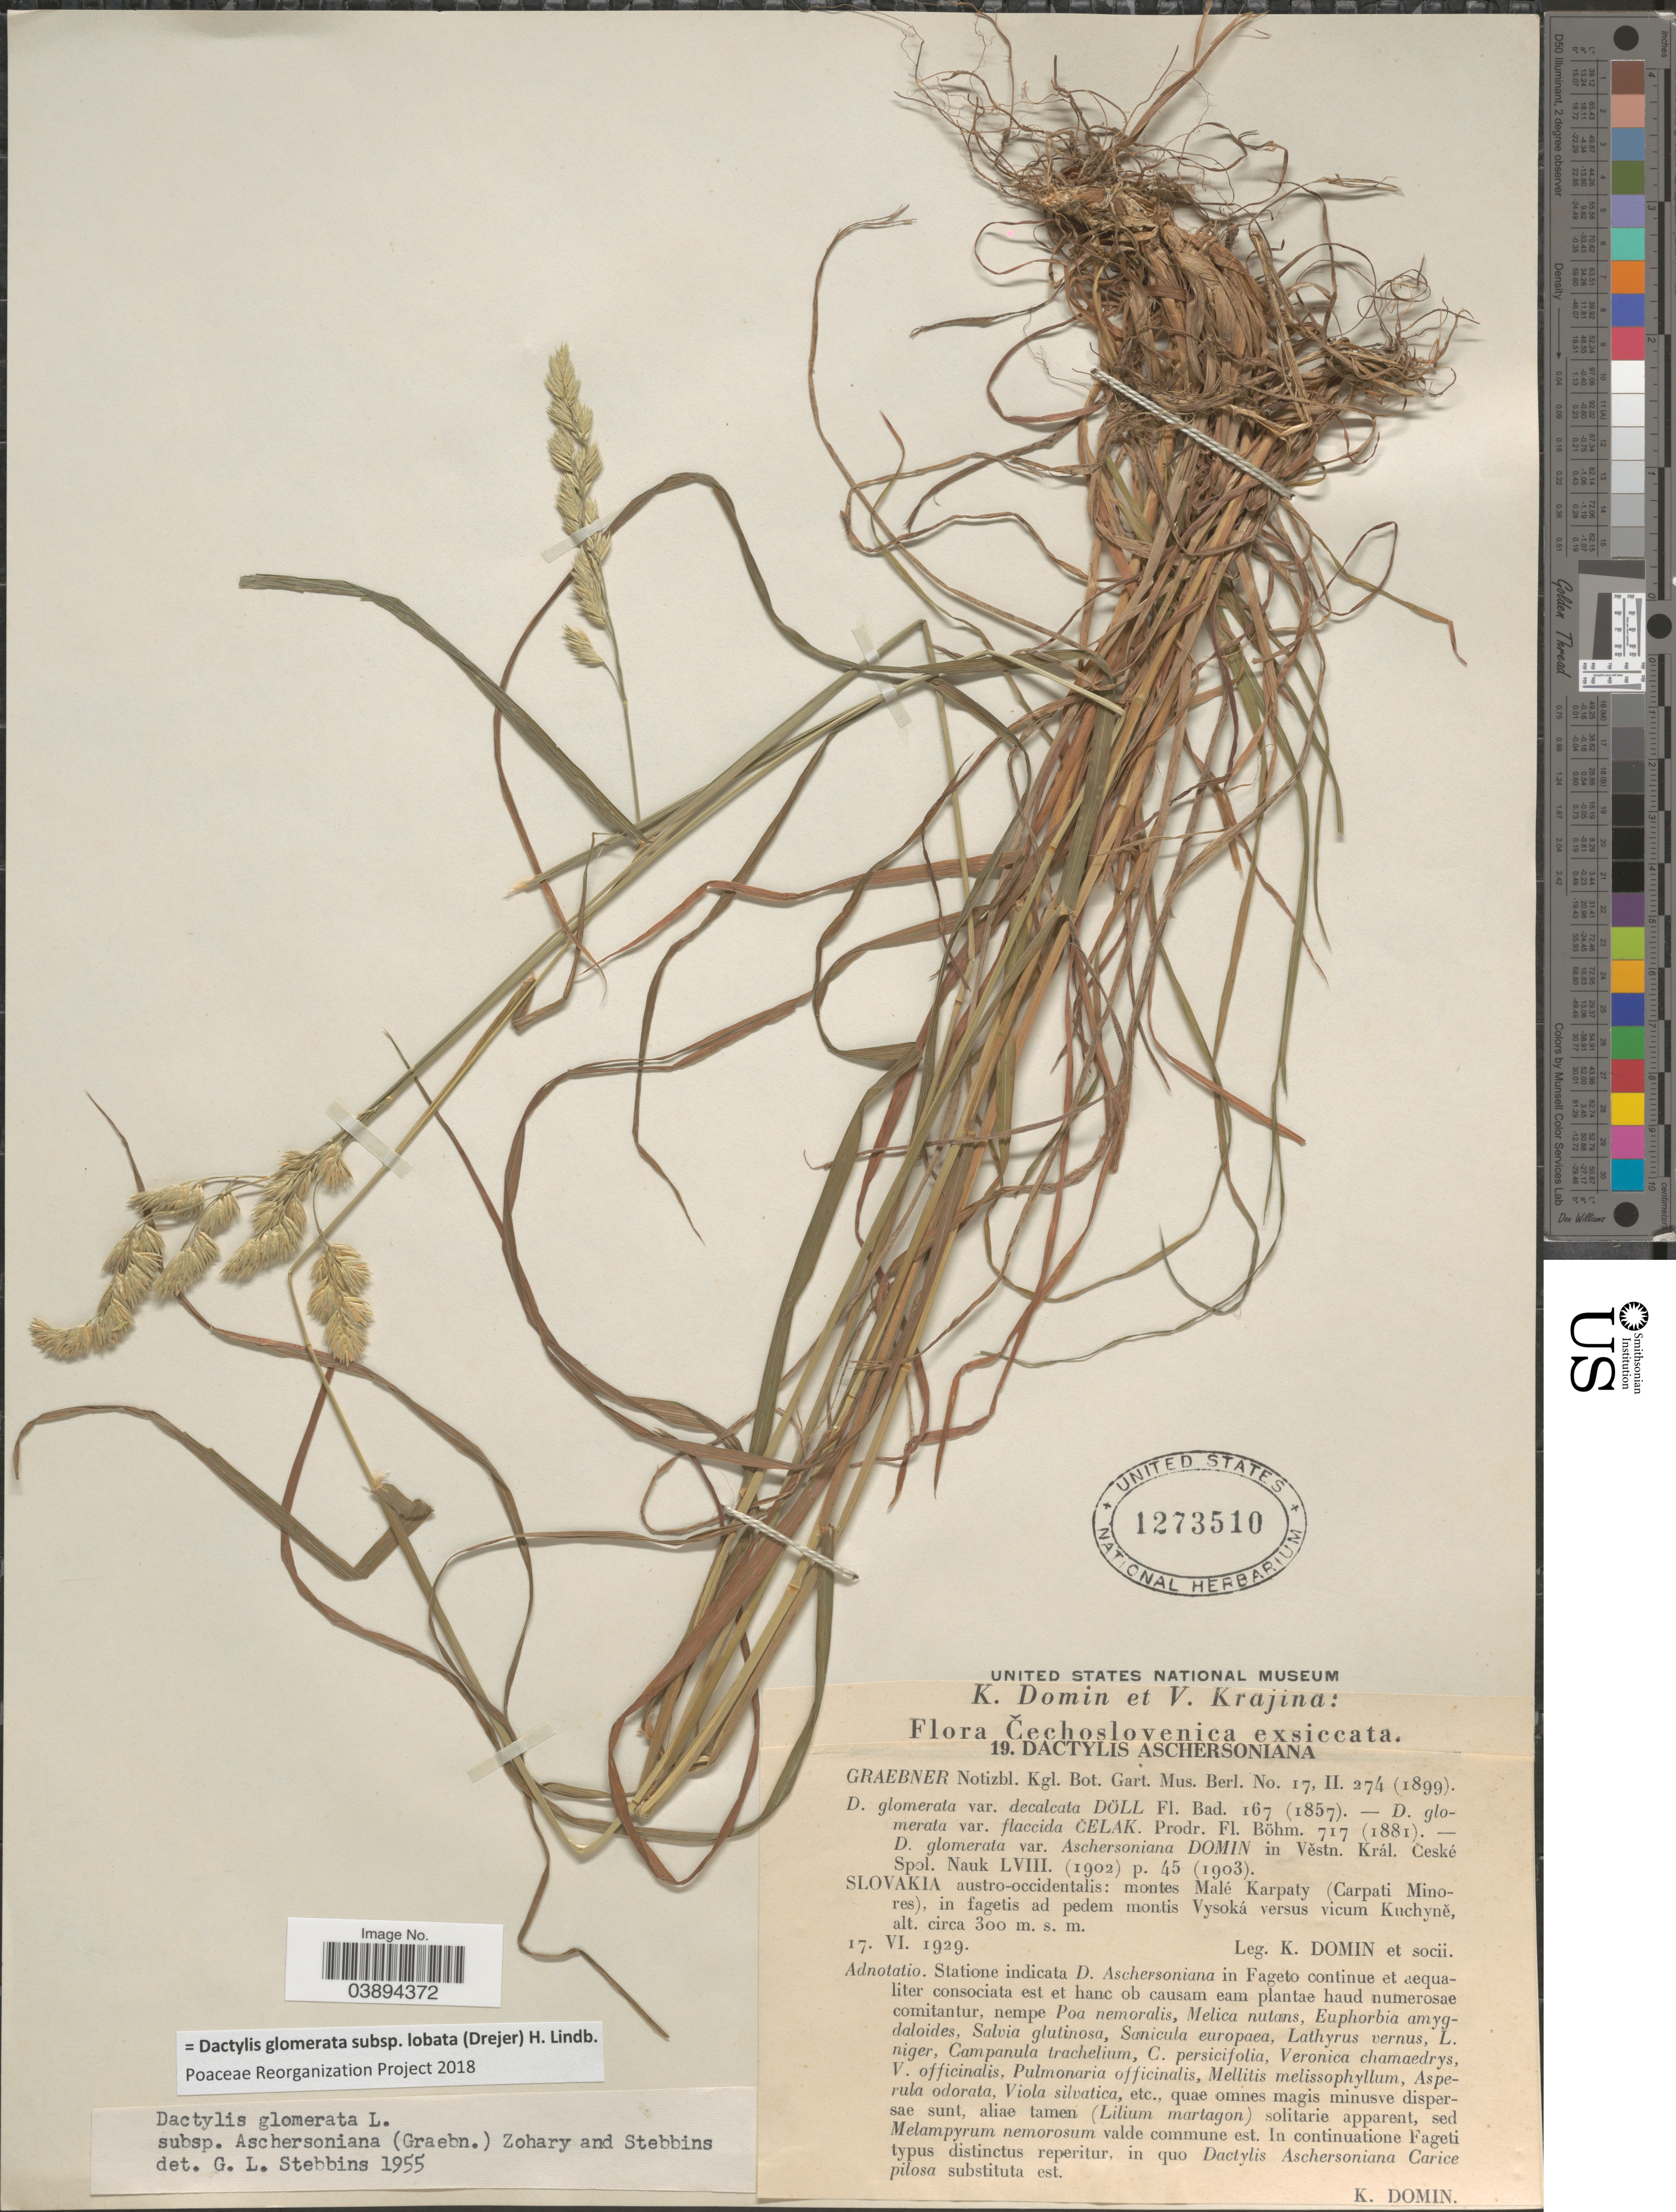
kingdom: Plantae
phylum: Tracheophyta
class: Liliopsida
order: Poales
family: Poaceae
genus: Dactylis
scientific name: Dactylis glomerata subsp. lobata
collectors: K. Domin & Et socii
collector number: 19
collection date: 1929-06-17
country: Slovakia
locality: Čechoslovenica. Slovakia austro-occidentalis: montes Malé Karpaty (Carpati Minores), in fagetis ad pedem montis Vysoká versus vicum Kuchynê.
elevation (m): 300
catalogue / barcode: US 1273510